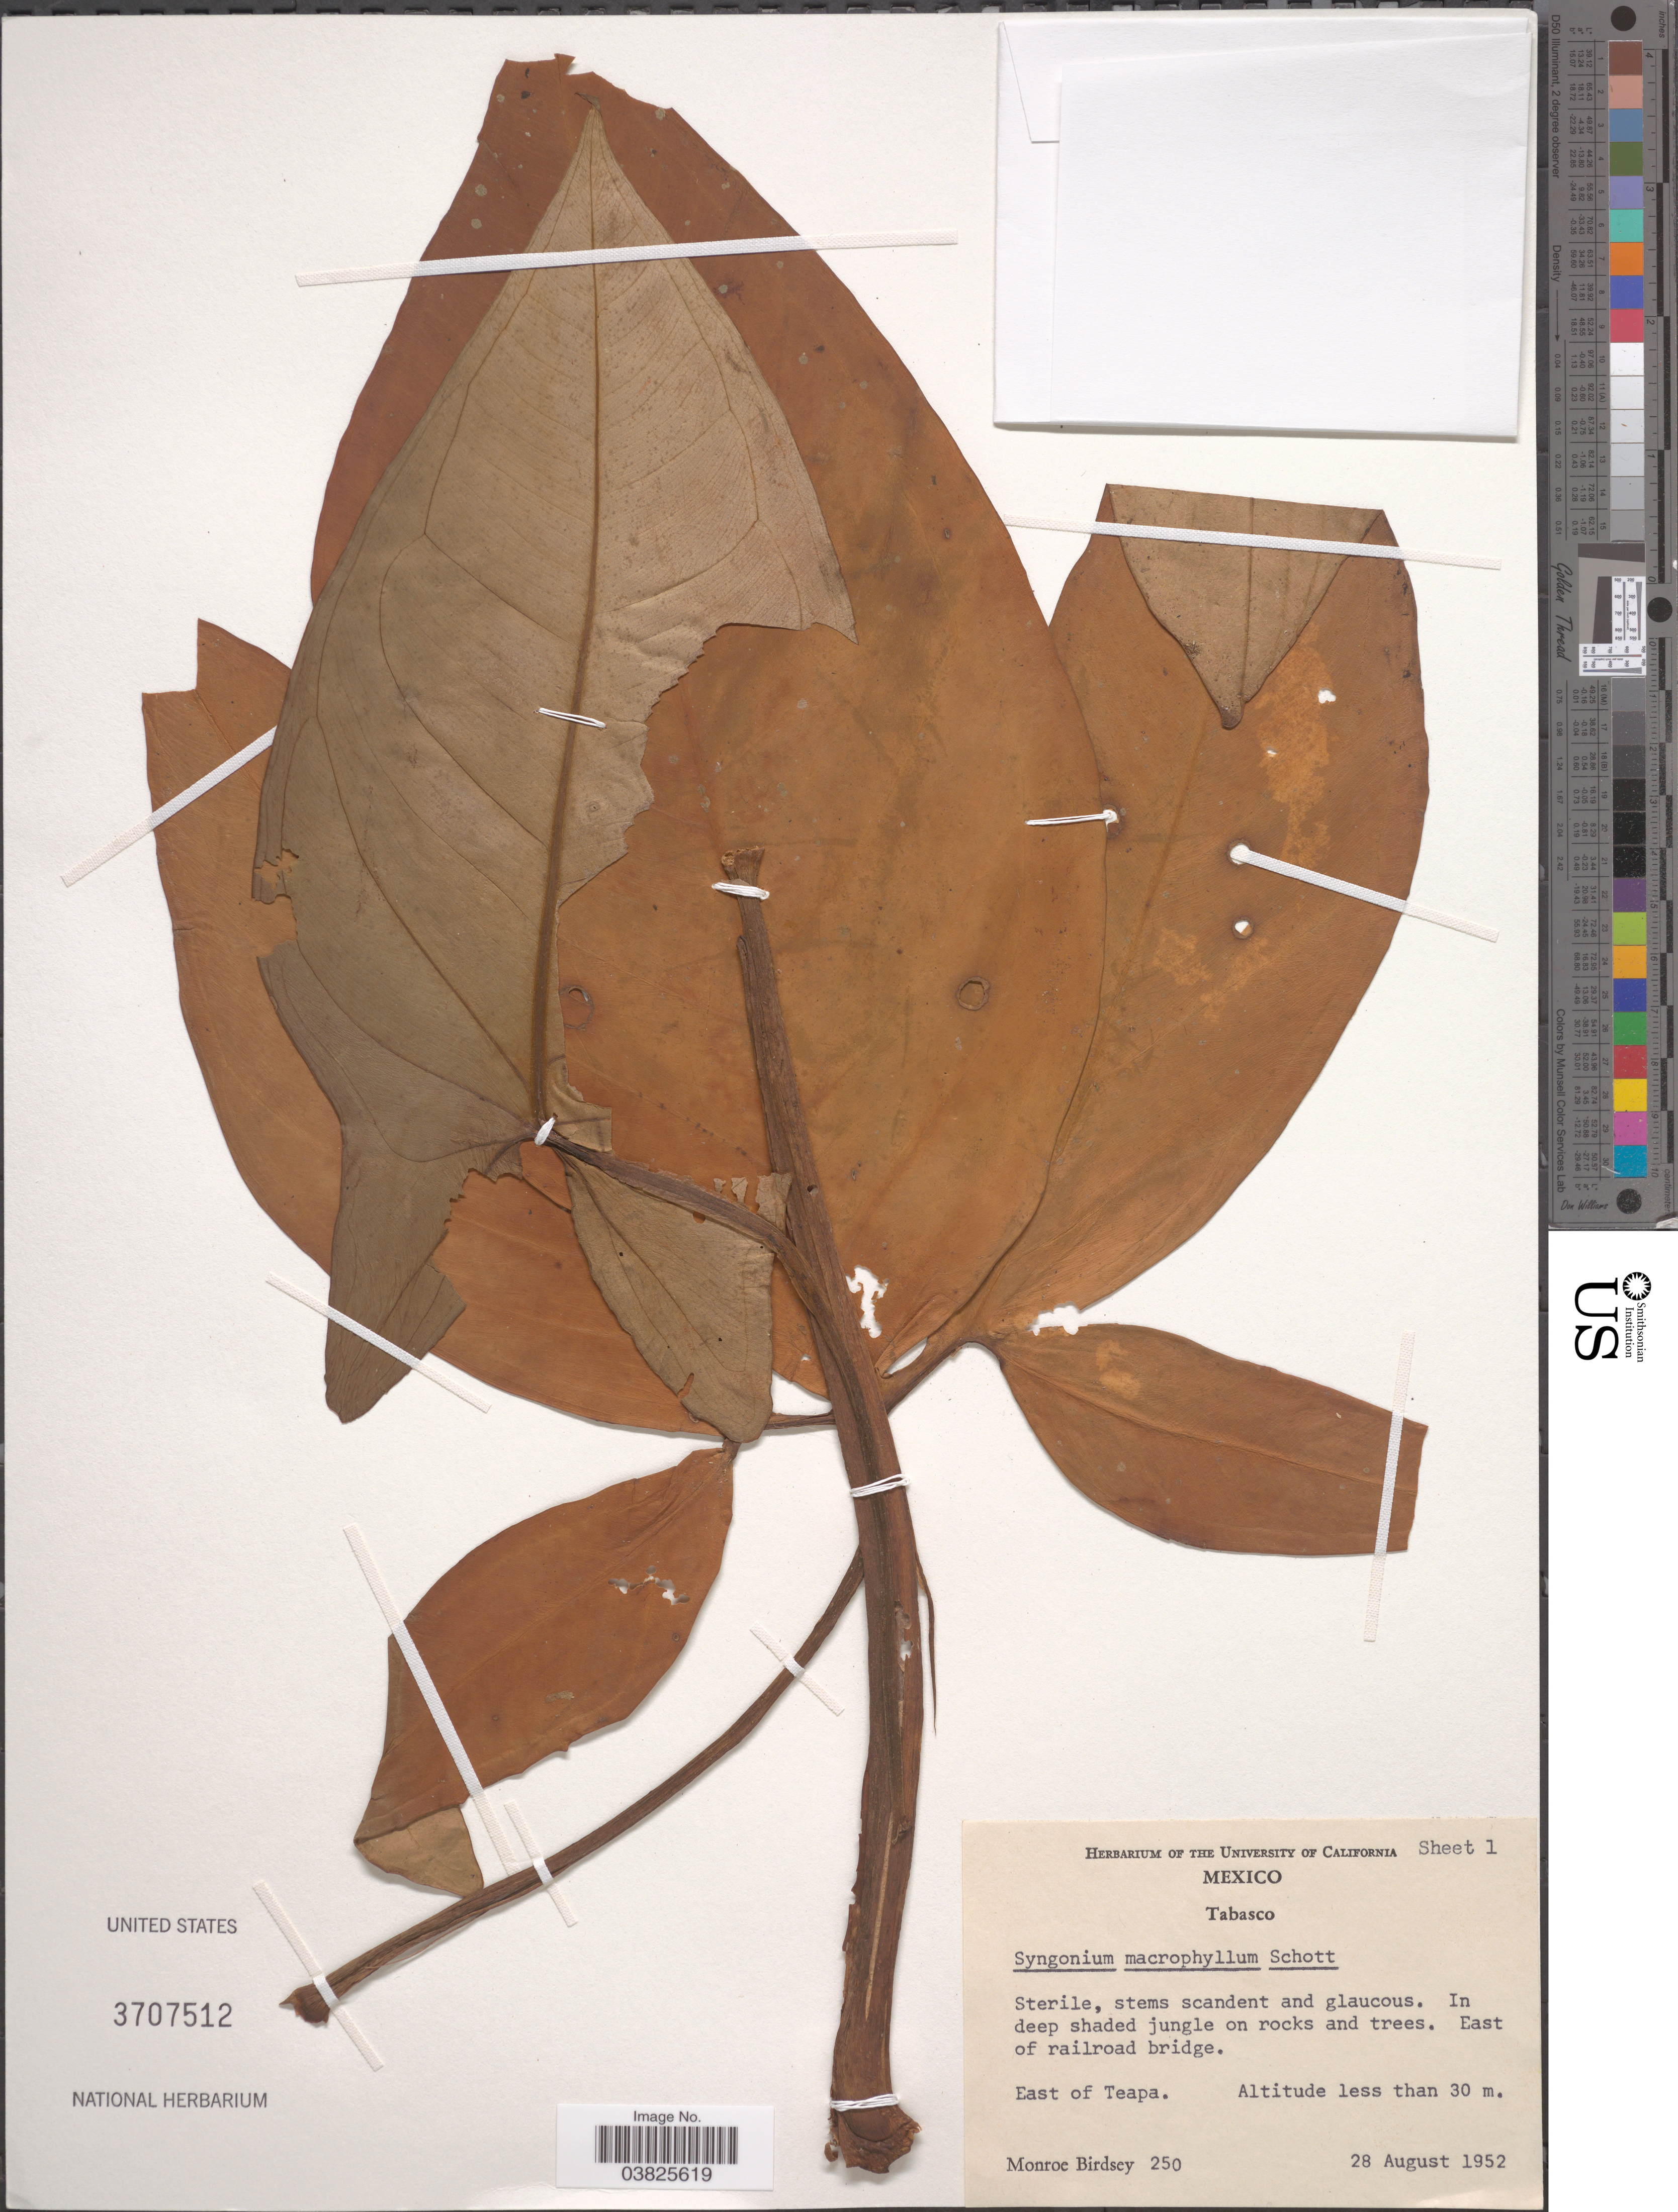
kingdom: Plantae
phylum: Tracheophyta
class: Liliopsida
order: Alismatales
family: Araceae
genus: Syngonium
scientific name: Syngonium macrophyllum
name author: Engl.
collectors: M. Birdsey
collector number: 250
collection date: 1952-08-28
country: Mexico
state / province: Tabasco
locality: East of railroad bridge. East of Teapa.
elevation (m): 30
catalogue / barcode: US 3707512